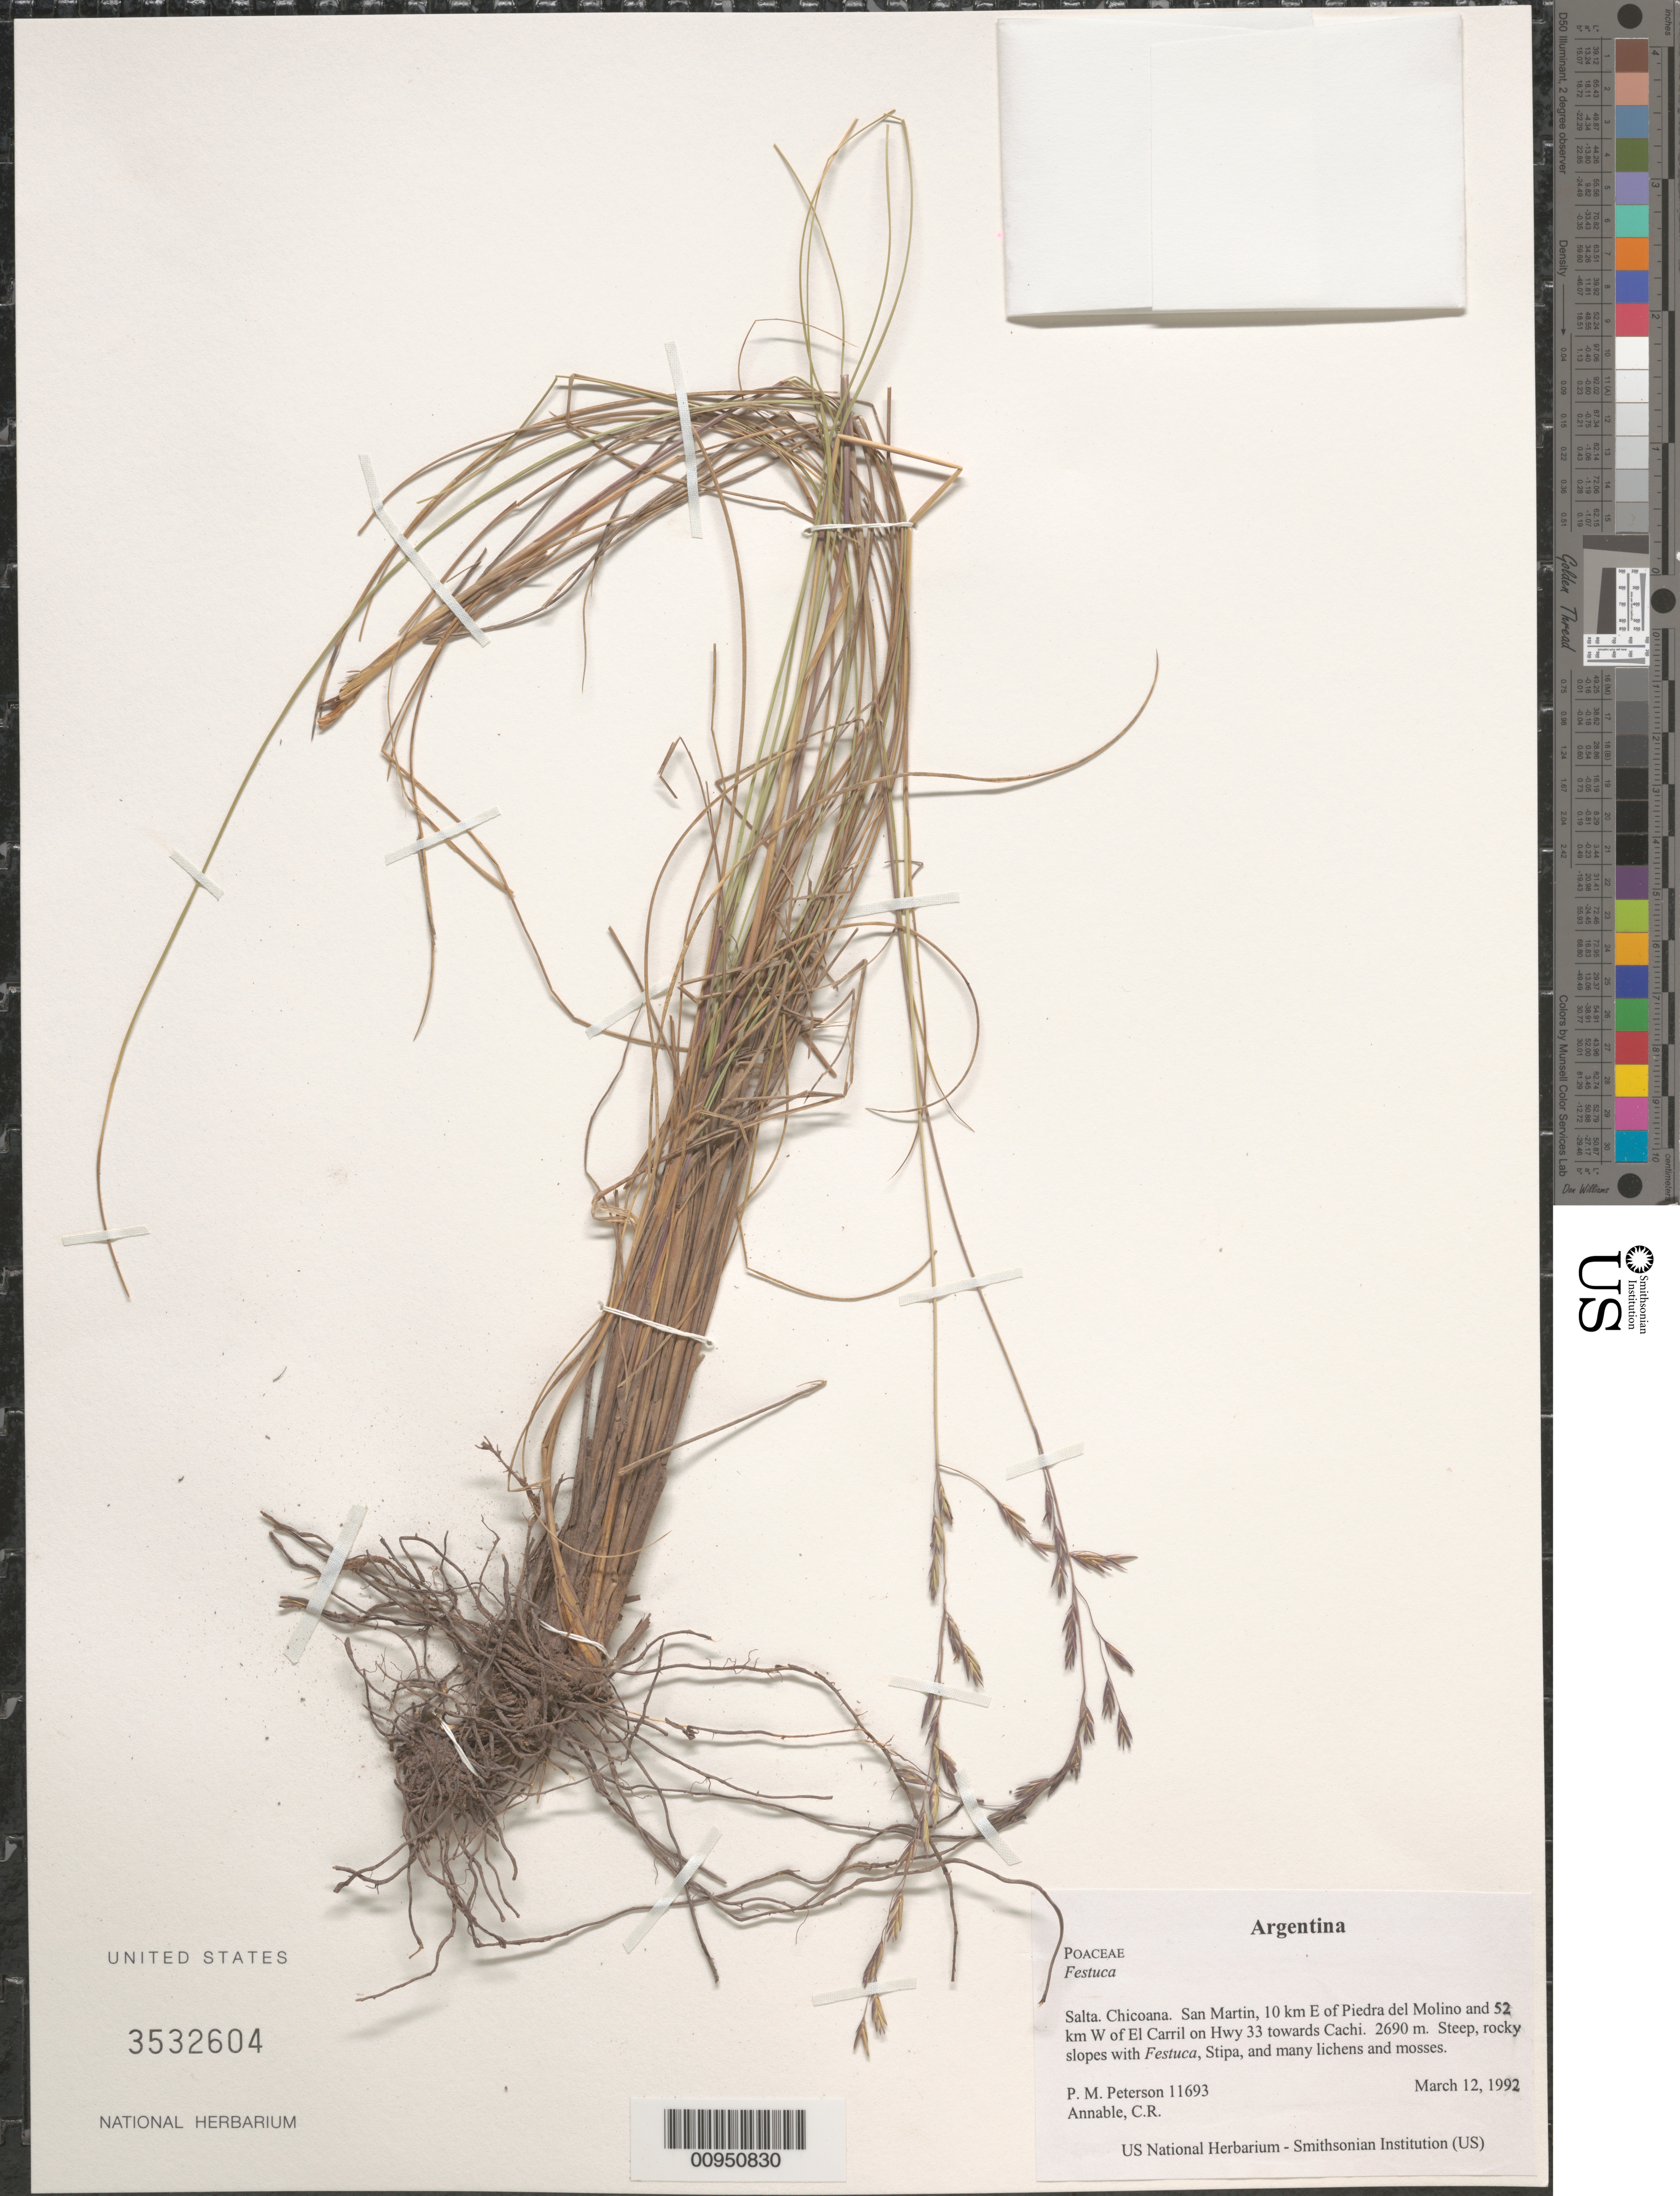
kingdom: Plantae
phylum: Tracheophyta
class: Liliopsida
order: Poales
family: Poaceae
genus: Festuca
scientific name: Festuca sp.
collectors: P. M. Peterson & C. R. Annable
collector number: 11693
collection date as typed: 12 Mar 1992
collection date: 1992-03-12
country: Argentina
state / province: Salta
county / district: Chicoana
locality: San Martin, 10 km E of Piedra del Molino and 52 km W of El Carril on Hwy 33 towards Cachi.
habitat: Steep, rocky slopes with Festuca, Stipa, and many lichens and mosses.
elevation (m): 2690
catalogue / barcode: US 3532604